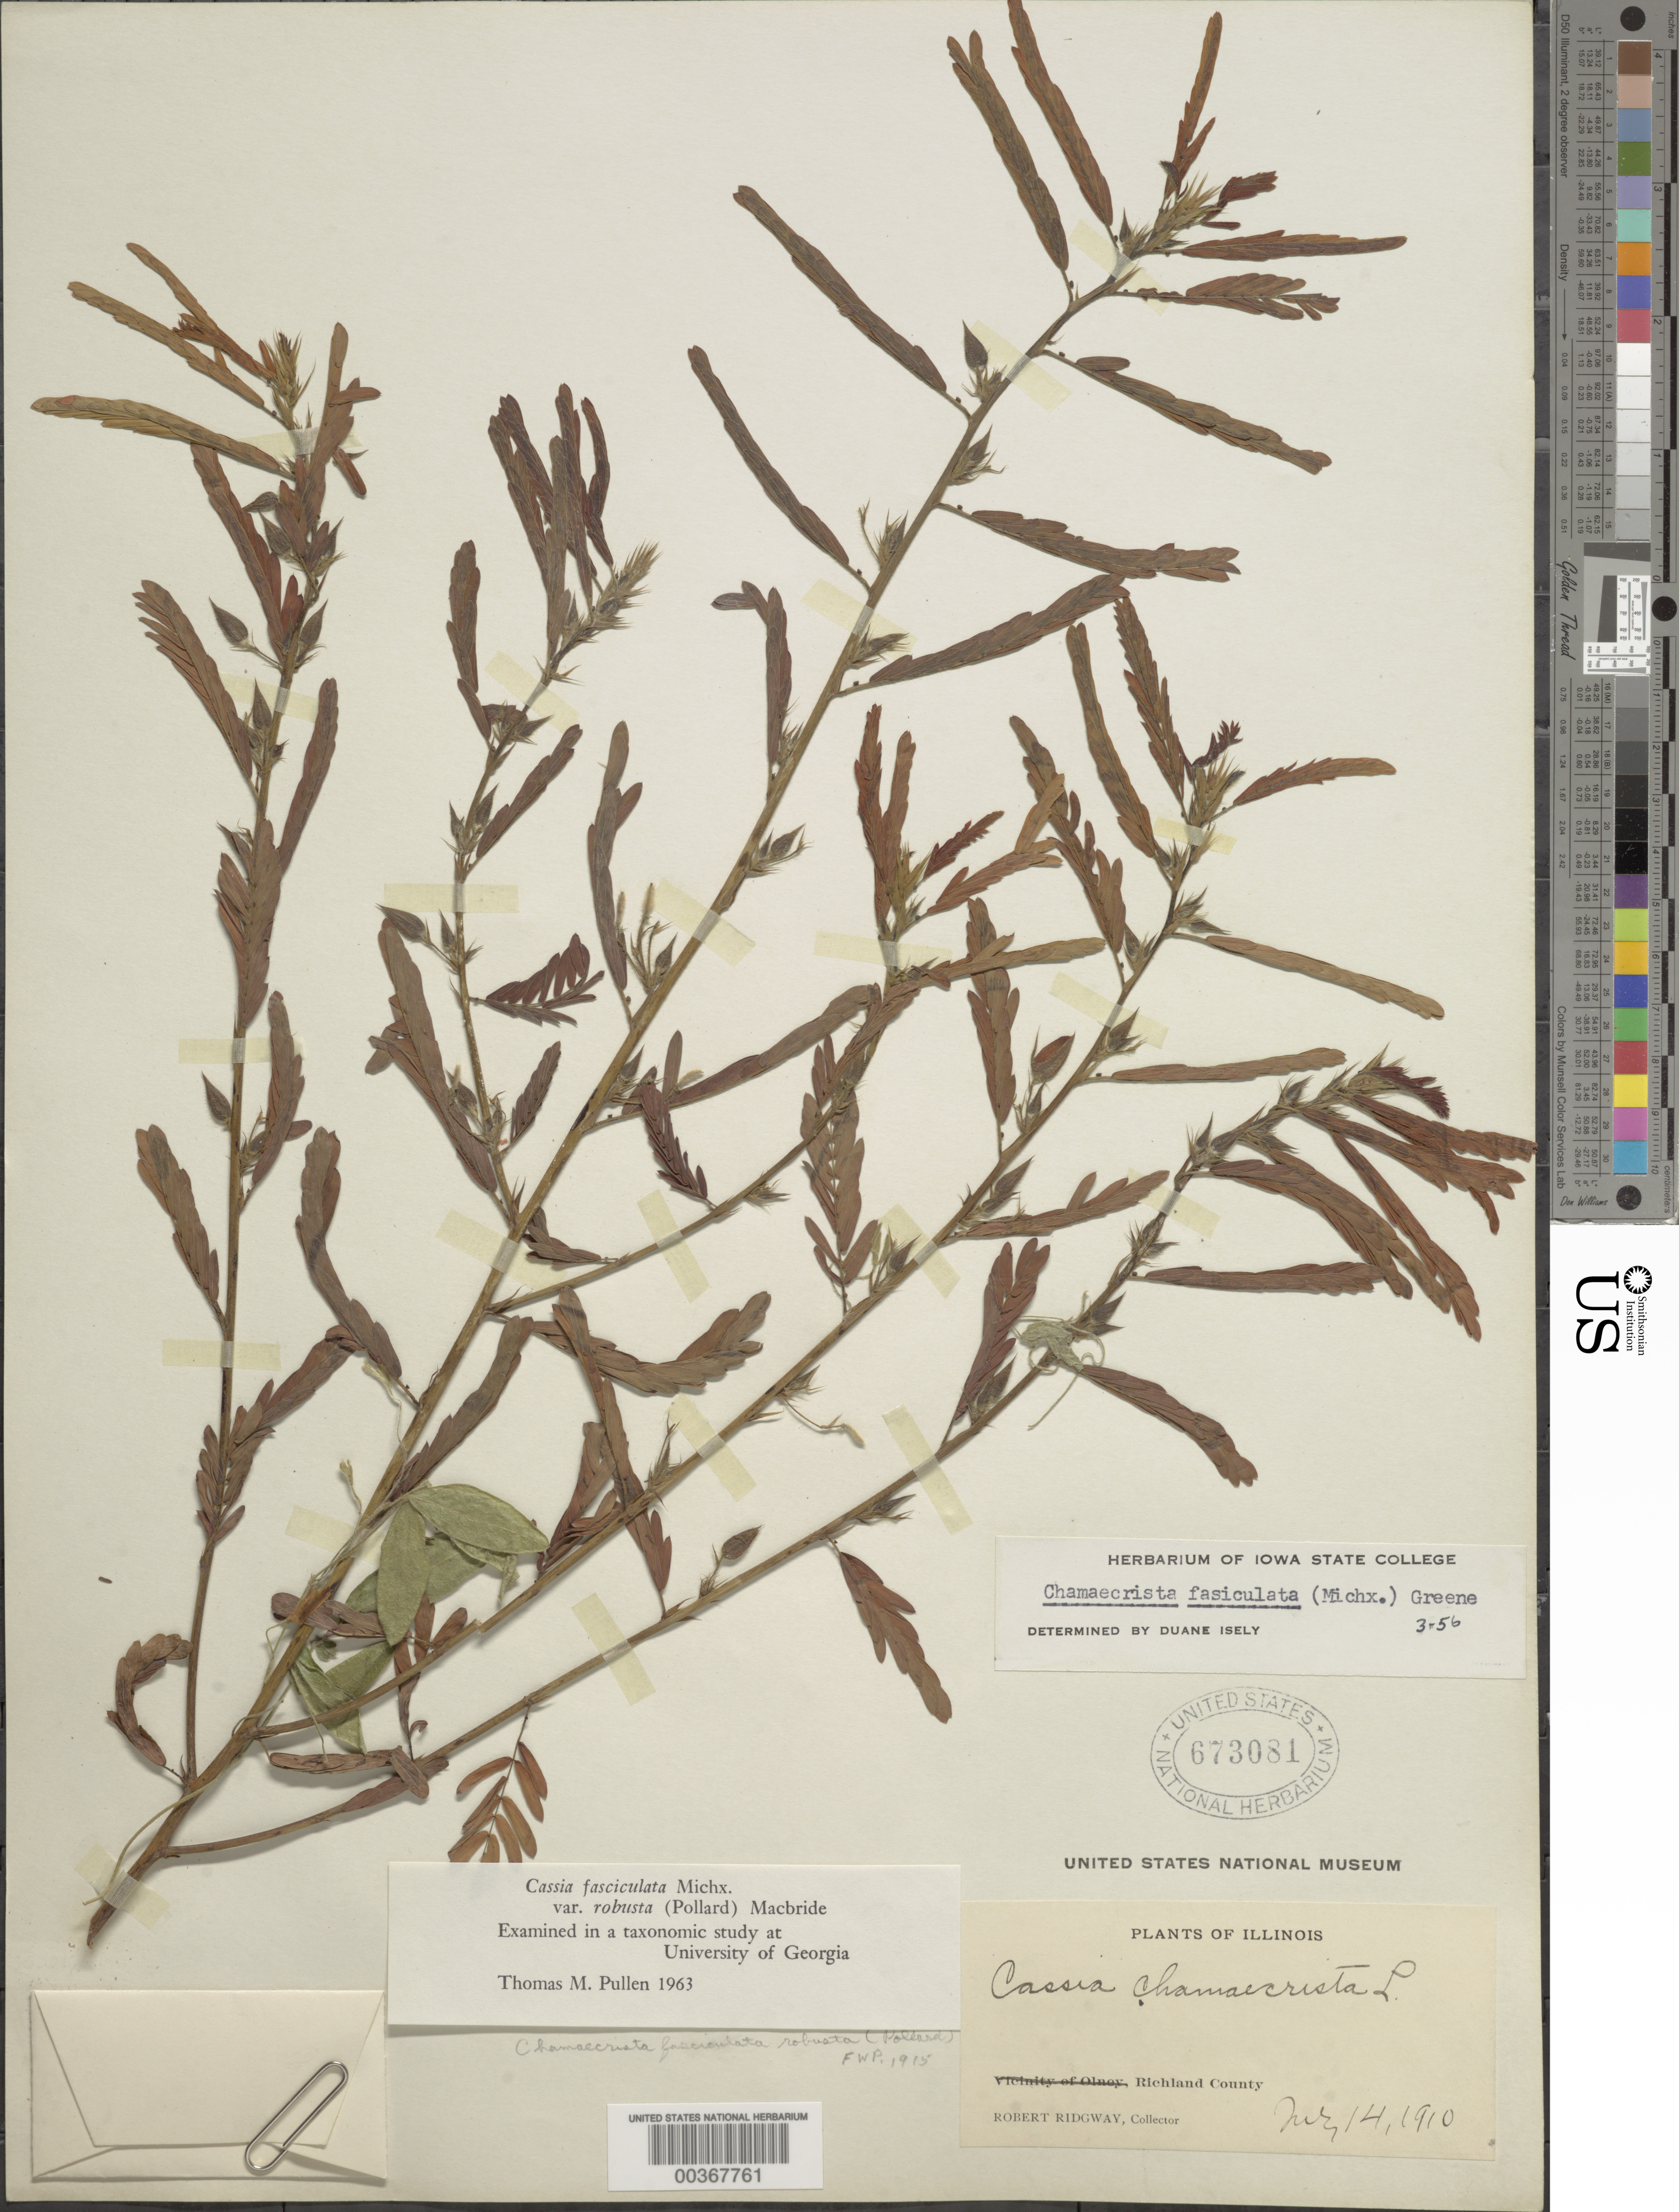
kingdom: Plantae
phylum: Tracheophyta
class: Magnoliopsida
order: Fabales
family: Fabaceae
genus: Chamaecrista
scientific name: Chamaecrista fasciculata var. robusta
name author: (Pollard) Moldenke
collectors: R. Ridgway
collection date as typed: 14 Mar 1910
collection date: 1910-03-14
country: United States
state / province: Illinois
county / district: Richland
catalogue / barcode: US 673081